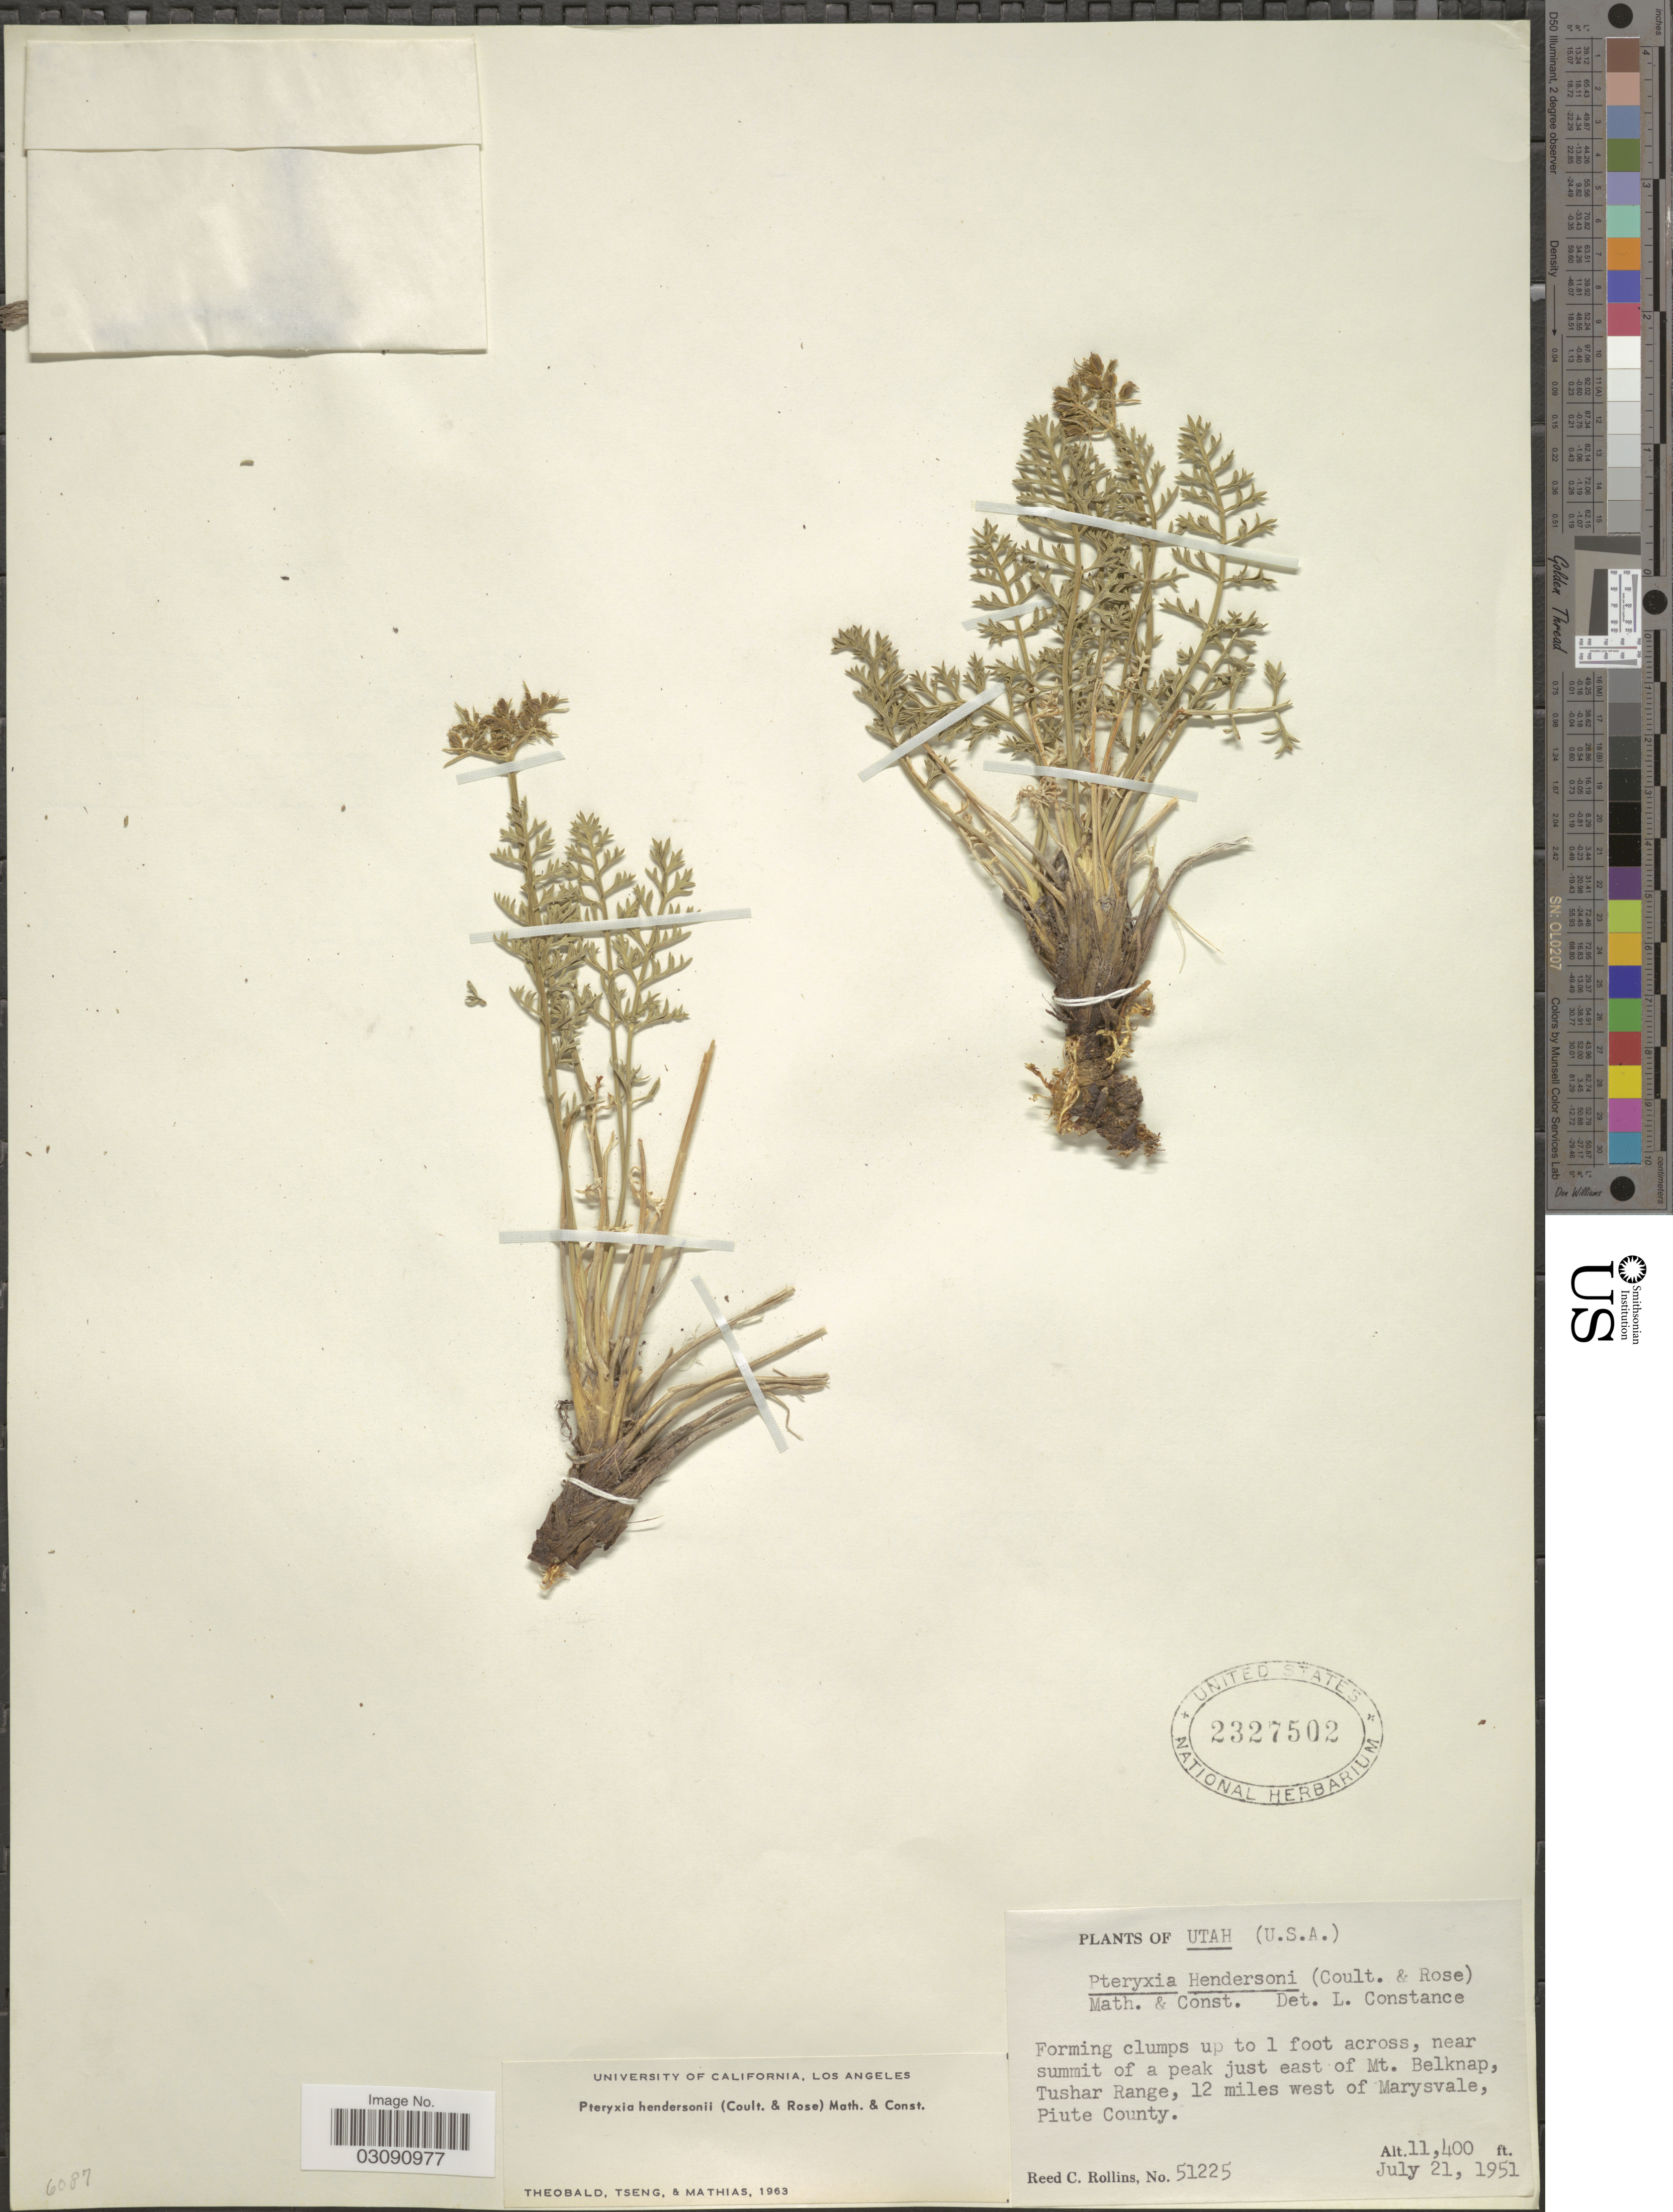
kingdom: Plantae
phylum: Tracheophyta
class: Magnoliopsida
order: Apiales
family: Apiaceae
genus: Pteryxia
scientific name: Pteryxia hendersonii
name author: (J.M. Coult. & Rose) Mathias & Constance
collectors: R. C. Rollins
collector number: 51225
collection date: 1951-07-21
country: United States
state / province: Utah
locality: Near summit of a peak just east of Mt. Belknap, Tushar Range, 12 miles west of Marysvale, Piute County.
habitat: near summit of a peak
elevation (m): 3475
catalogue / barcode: US 2327502